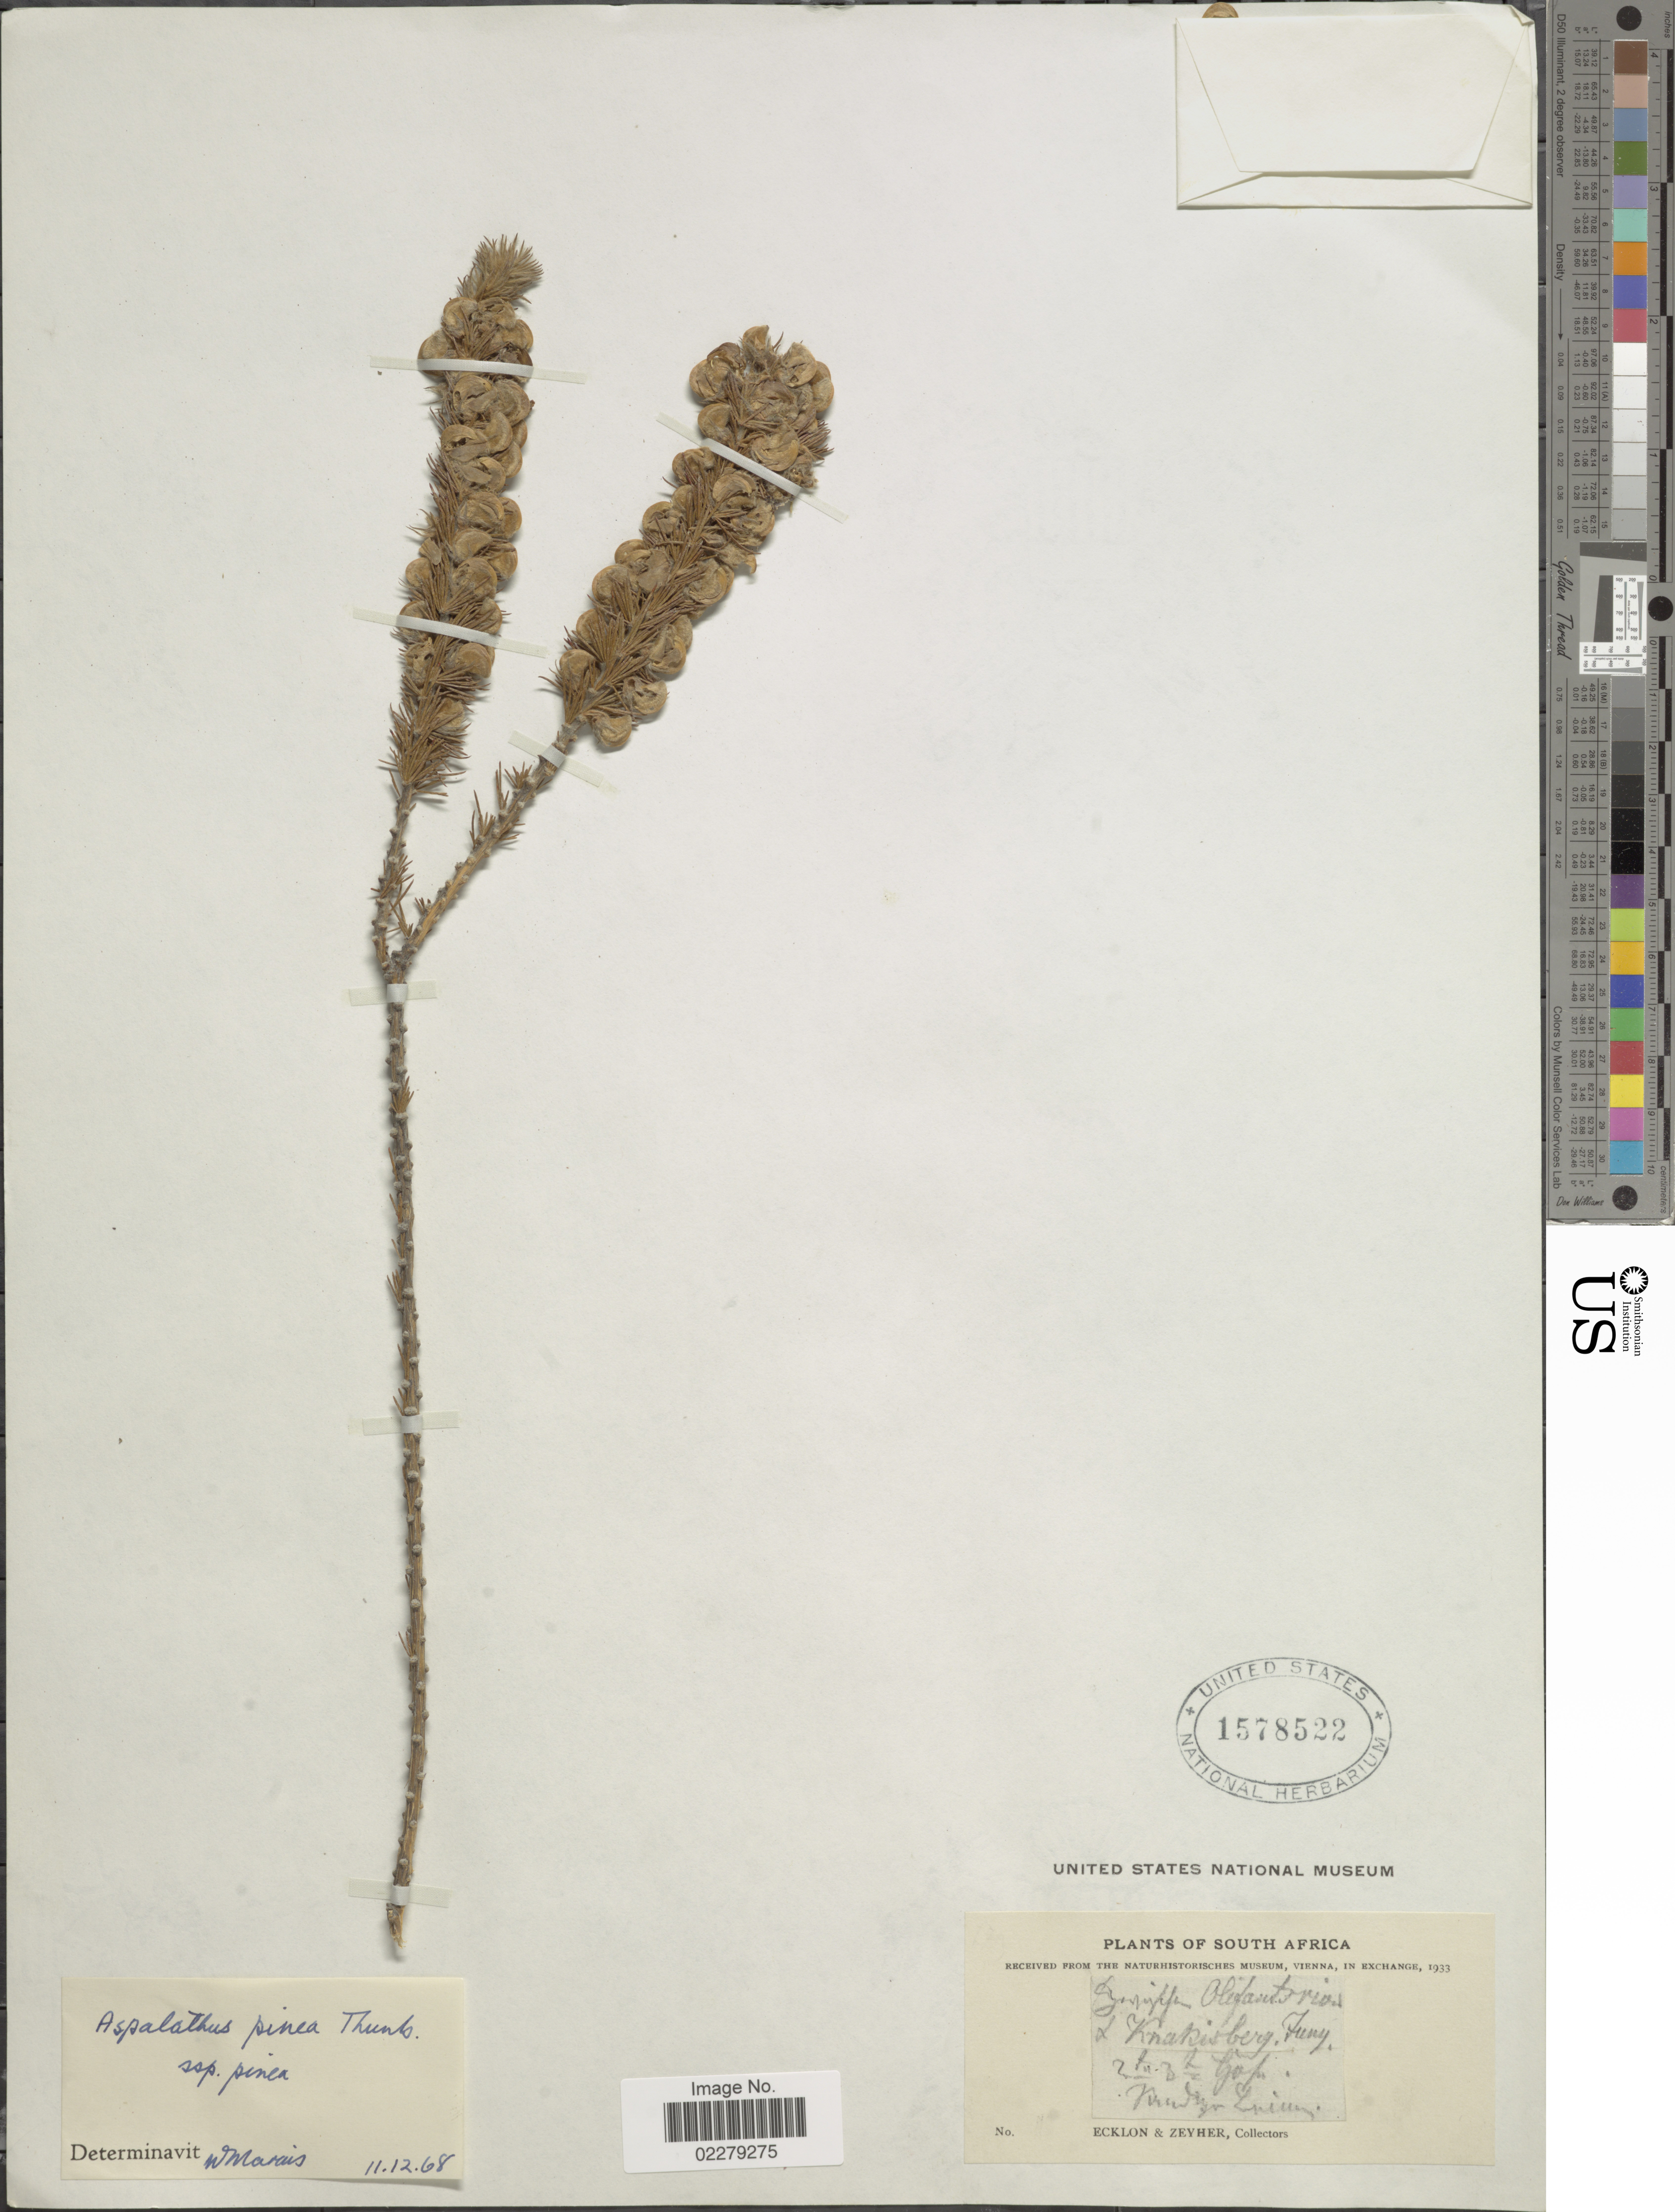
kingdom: Plantae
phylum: Tracheophyta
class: Magnoliopsida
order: Fabales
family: Fabaceae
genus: Aspalathus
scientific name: Aspalathus pinea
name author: Thunb.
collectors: -. Ecklon & -. Zeyher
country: South Africa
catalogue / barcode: US 1578522